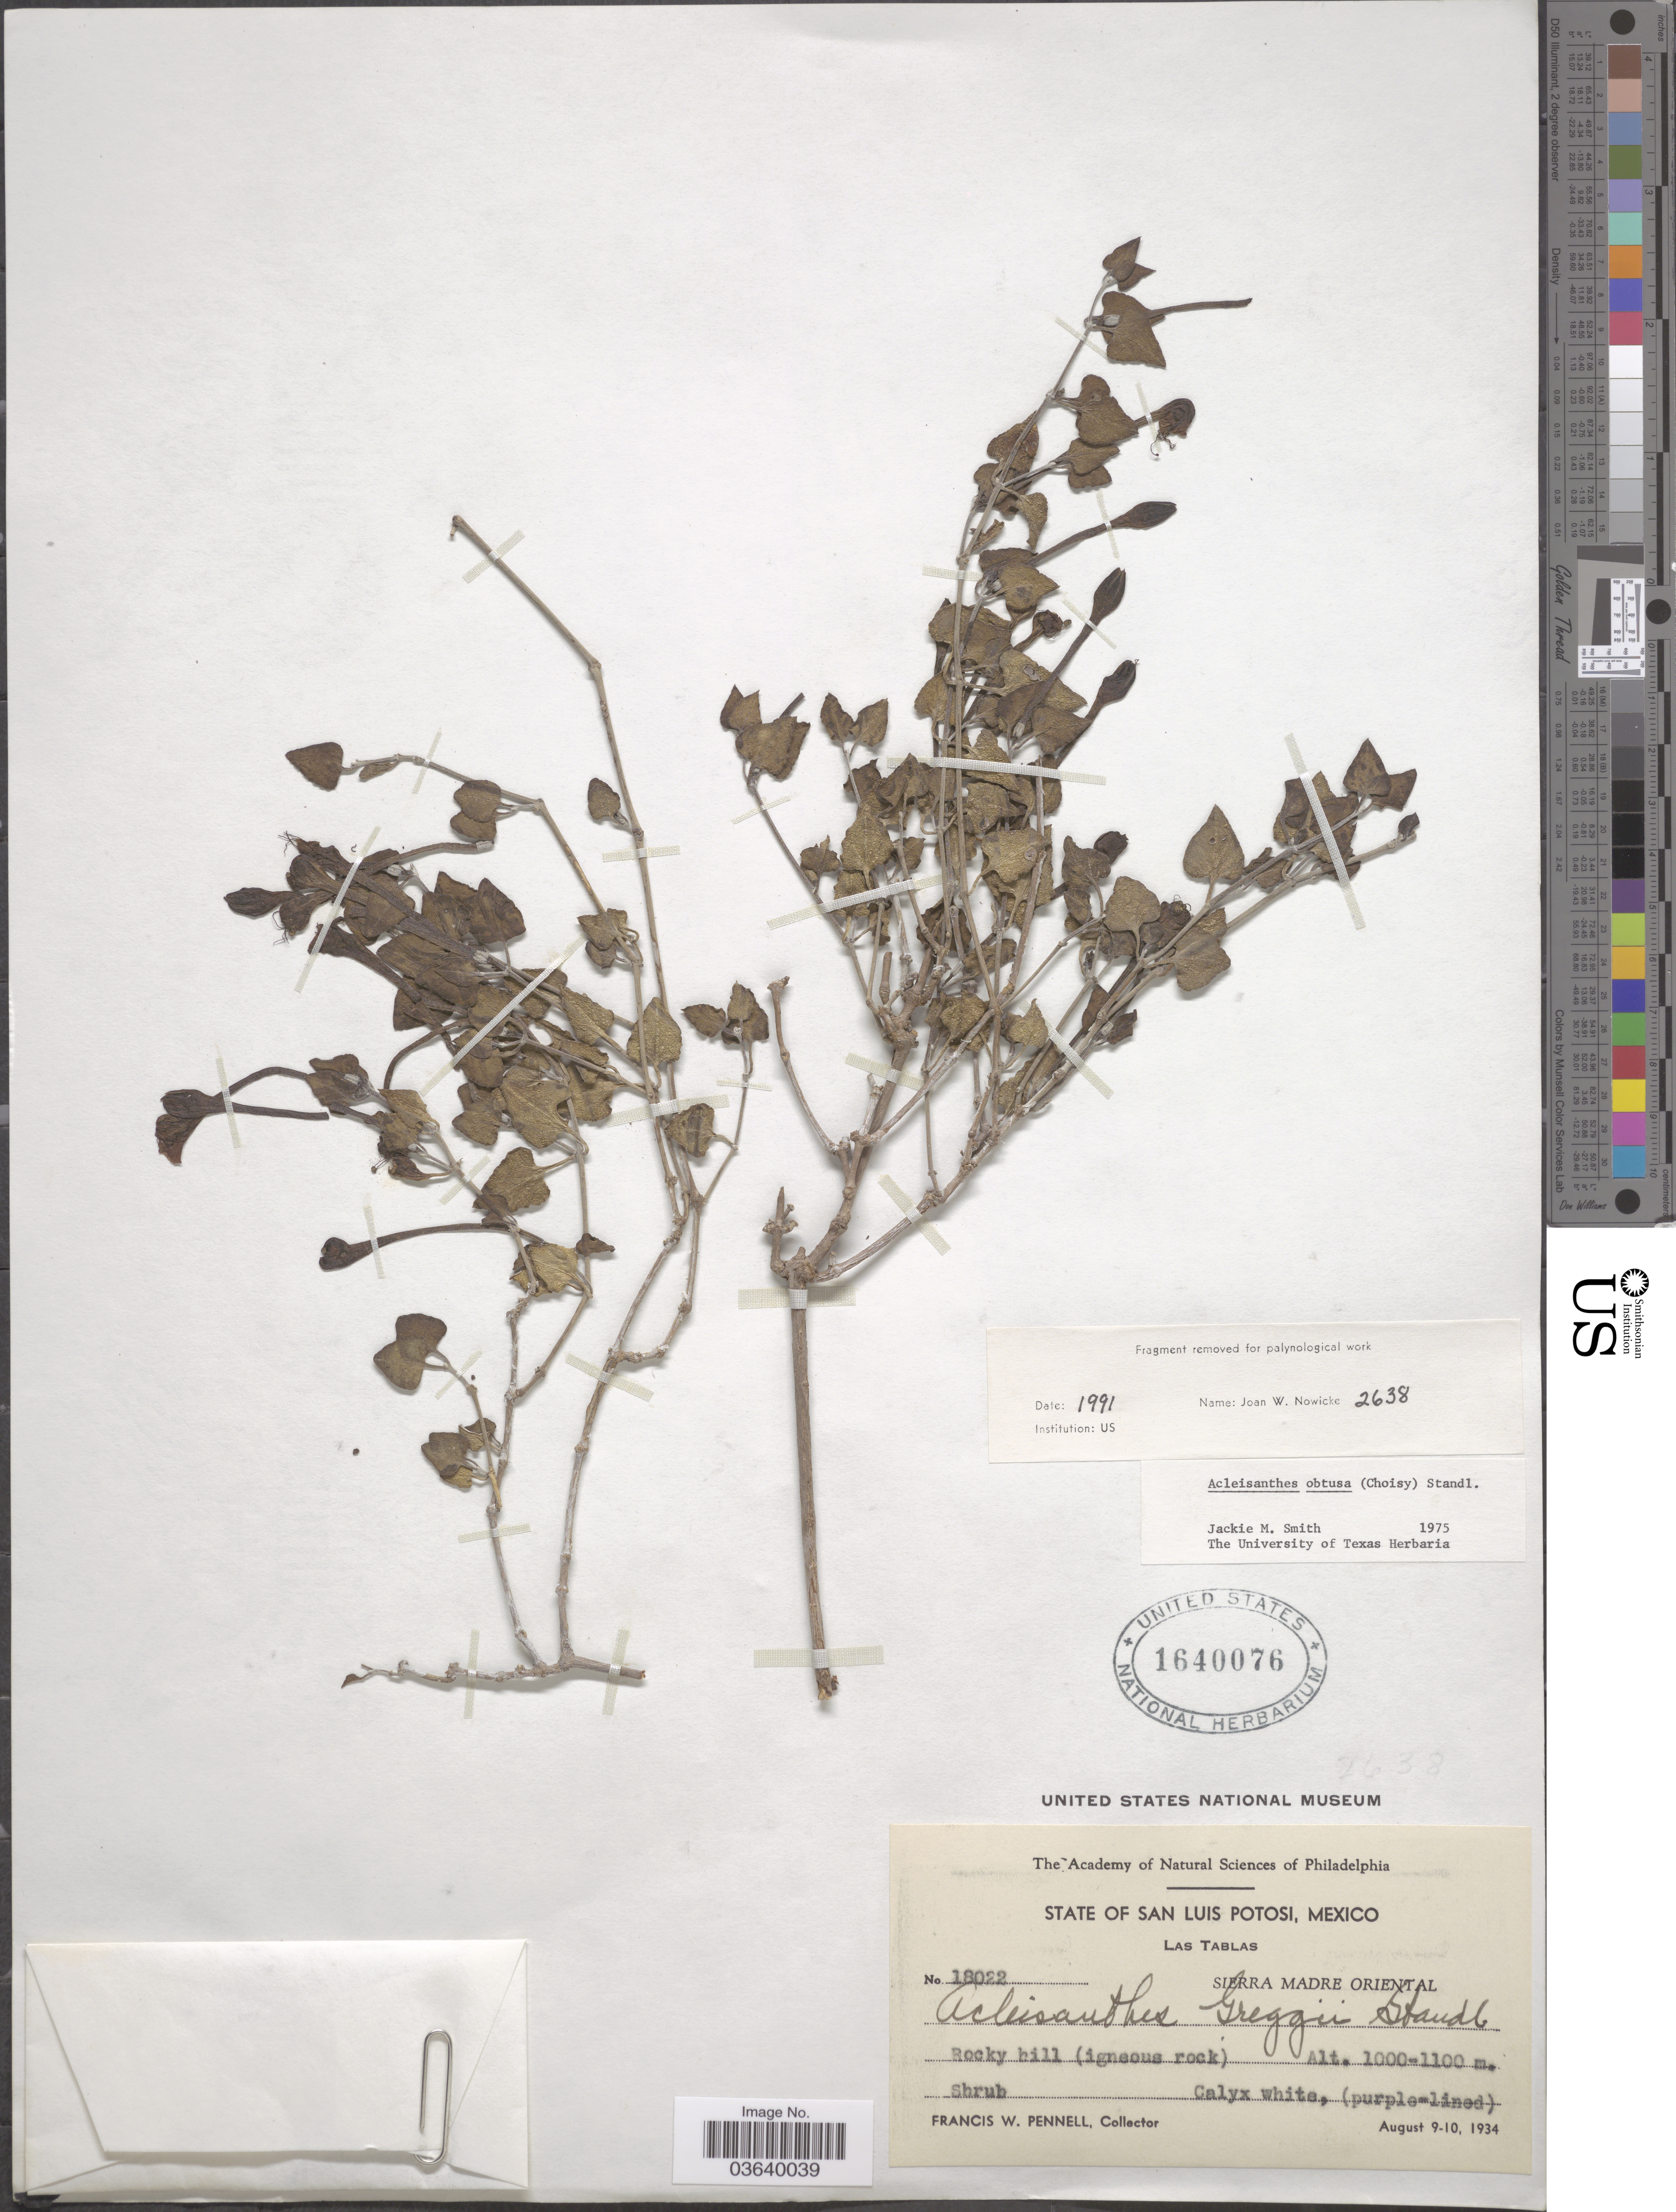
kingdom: Plantae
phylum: Tracheophyta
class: Magnoliopsida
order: Caryophyllales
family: Nyctaginaceae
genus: Acleisanthes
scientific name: Acleisanthes greggii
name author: Standl.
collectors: F. W. Pennell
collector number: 18022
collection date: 1934-08-09/1934-08-10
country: Mexico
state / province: San Luis Potosí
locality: Las Tablas. Sierra Madre Oriental.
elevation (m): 1000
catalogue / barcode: US 1640076